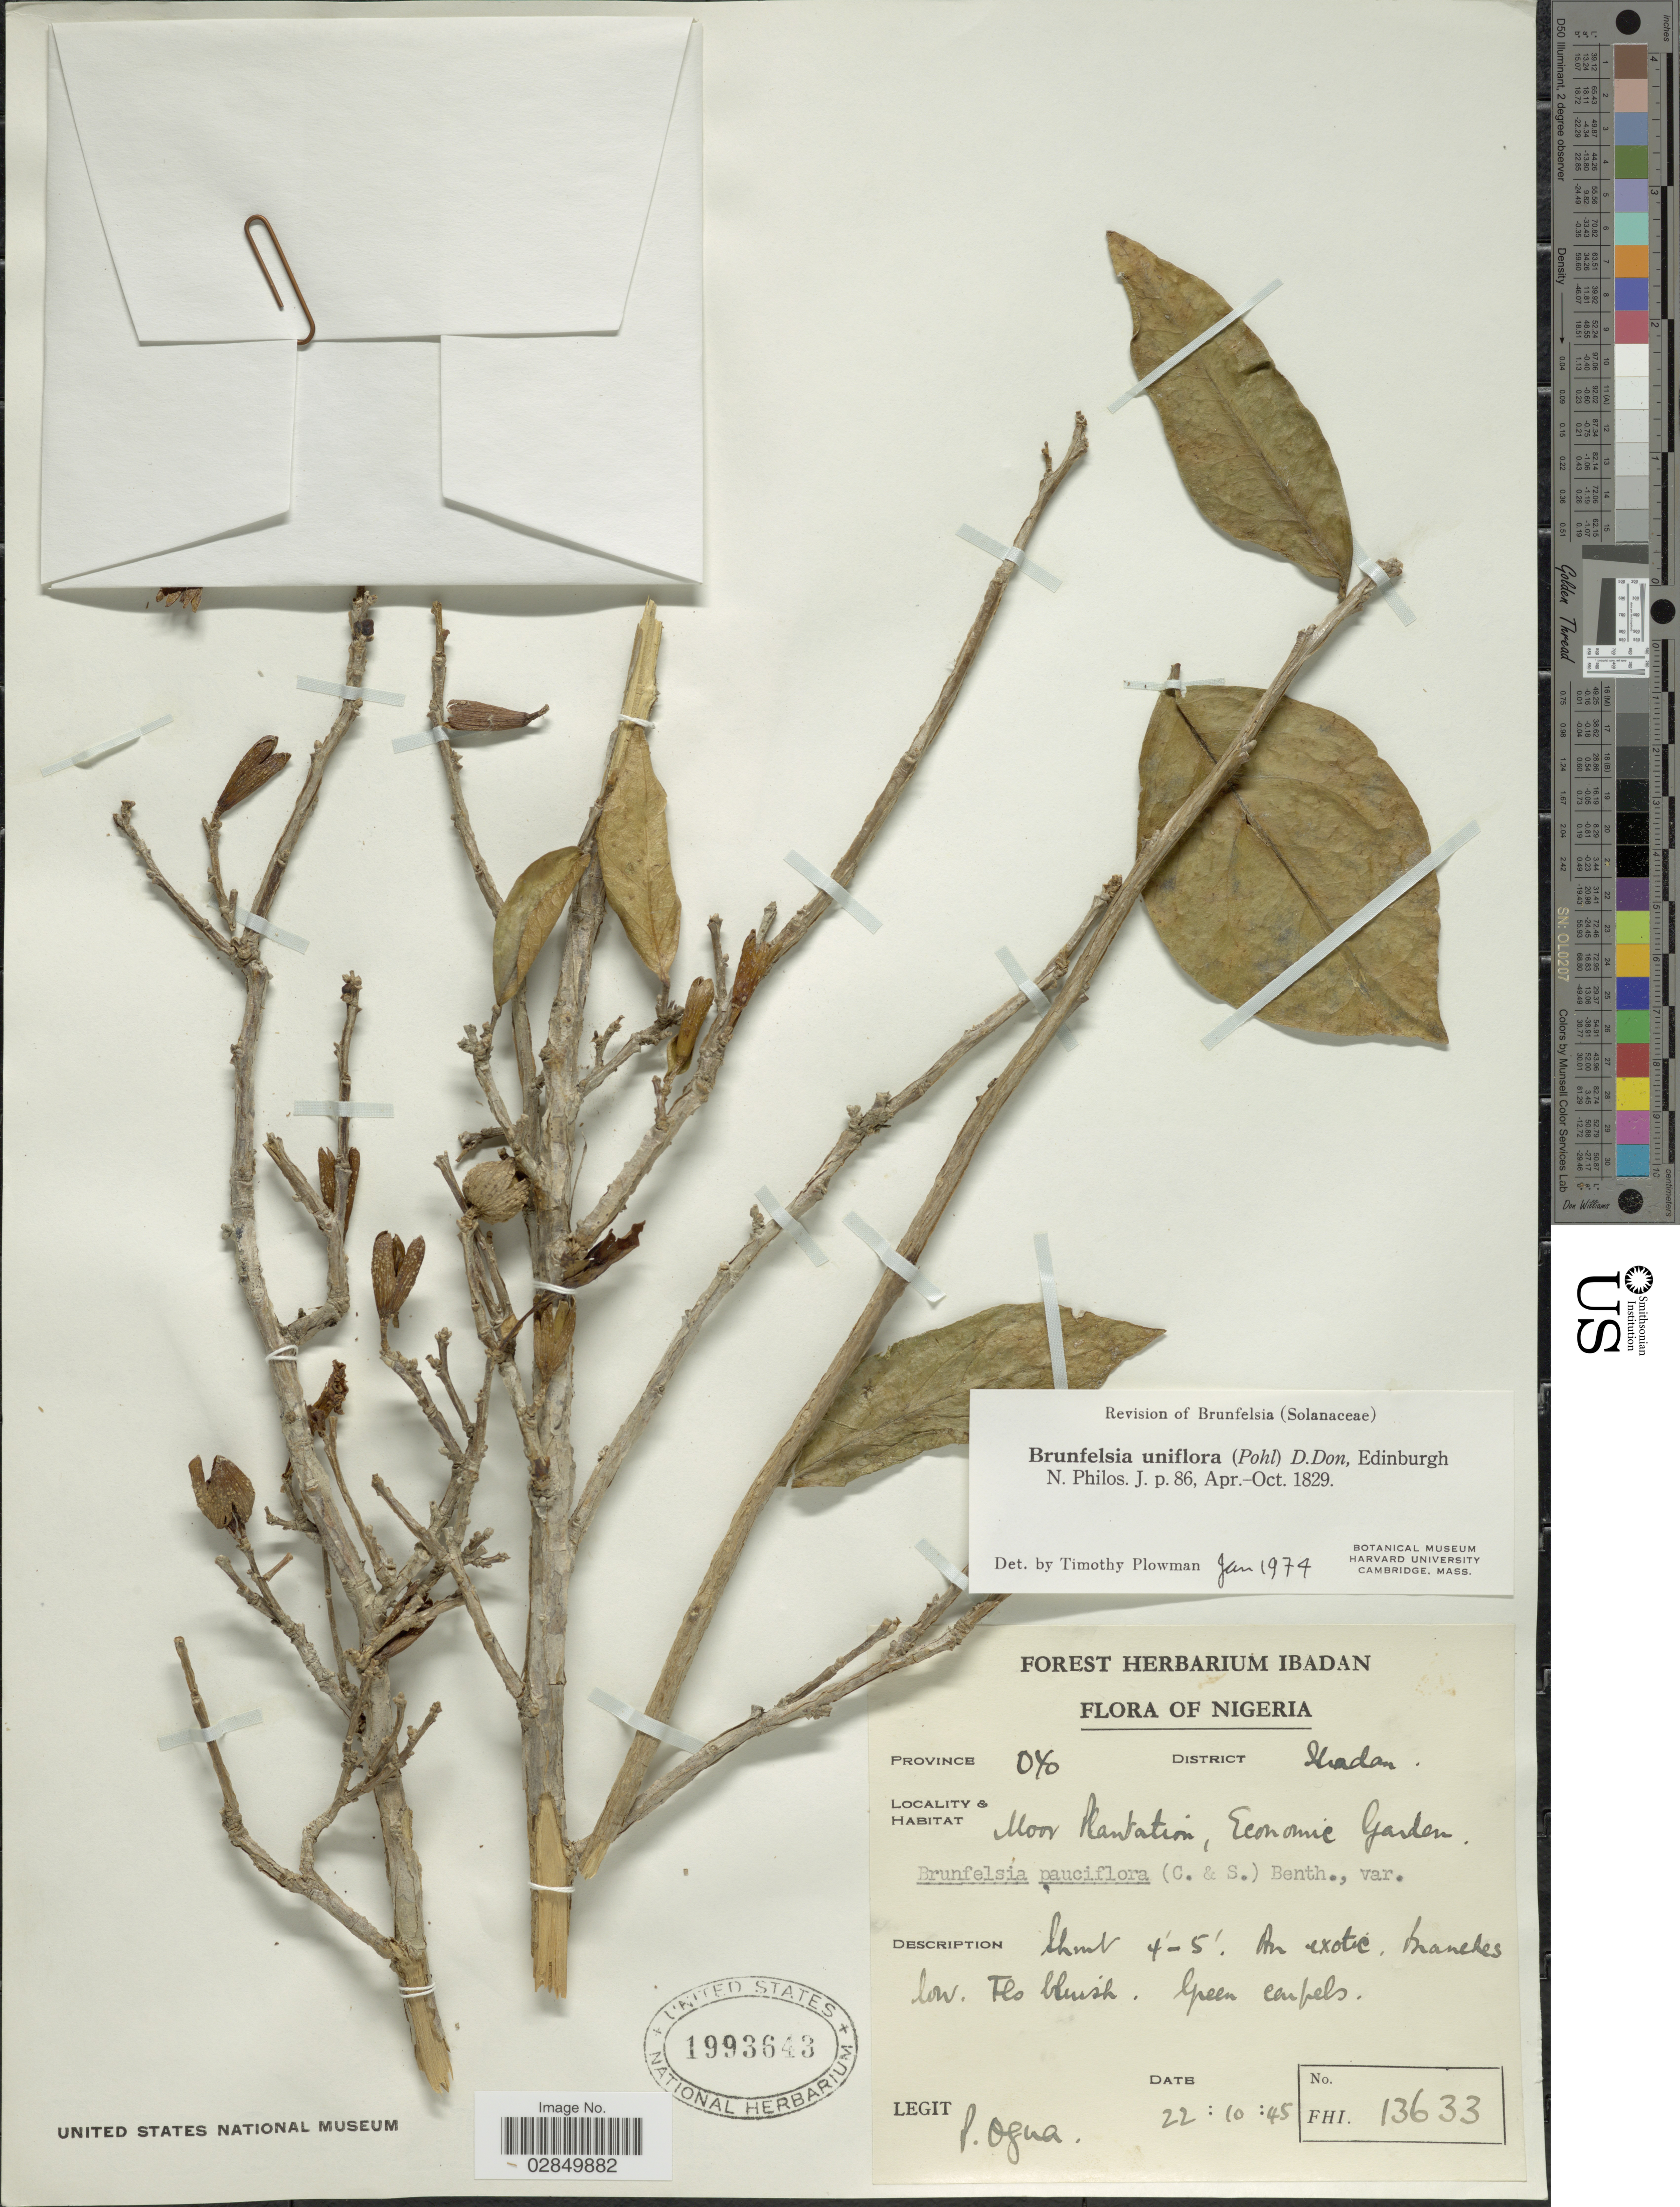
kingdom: Plantae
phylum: Tracheophyta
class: Magnoliopsida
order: Solanales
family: Solanaceae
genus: Brunfelsia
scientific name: Brunfelsia uniflora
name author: (Pohl) D. Don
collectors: P. Ogua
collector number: FHI13633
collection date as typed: Transcribed d/m/y: 22/10/45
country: Nigeria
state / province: Oyo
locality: District Ibadan, Moor Plantation, Economie Garden.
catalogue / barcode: US 1993643